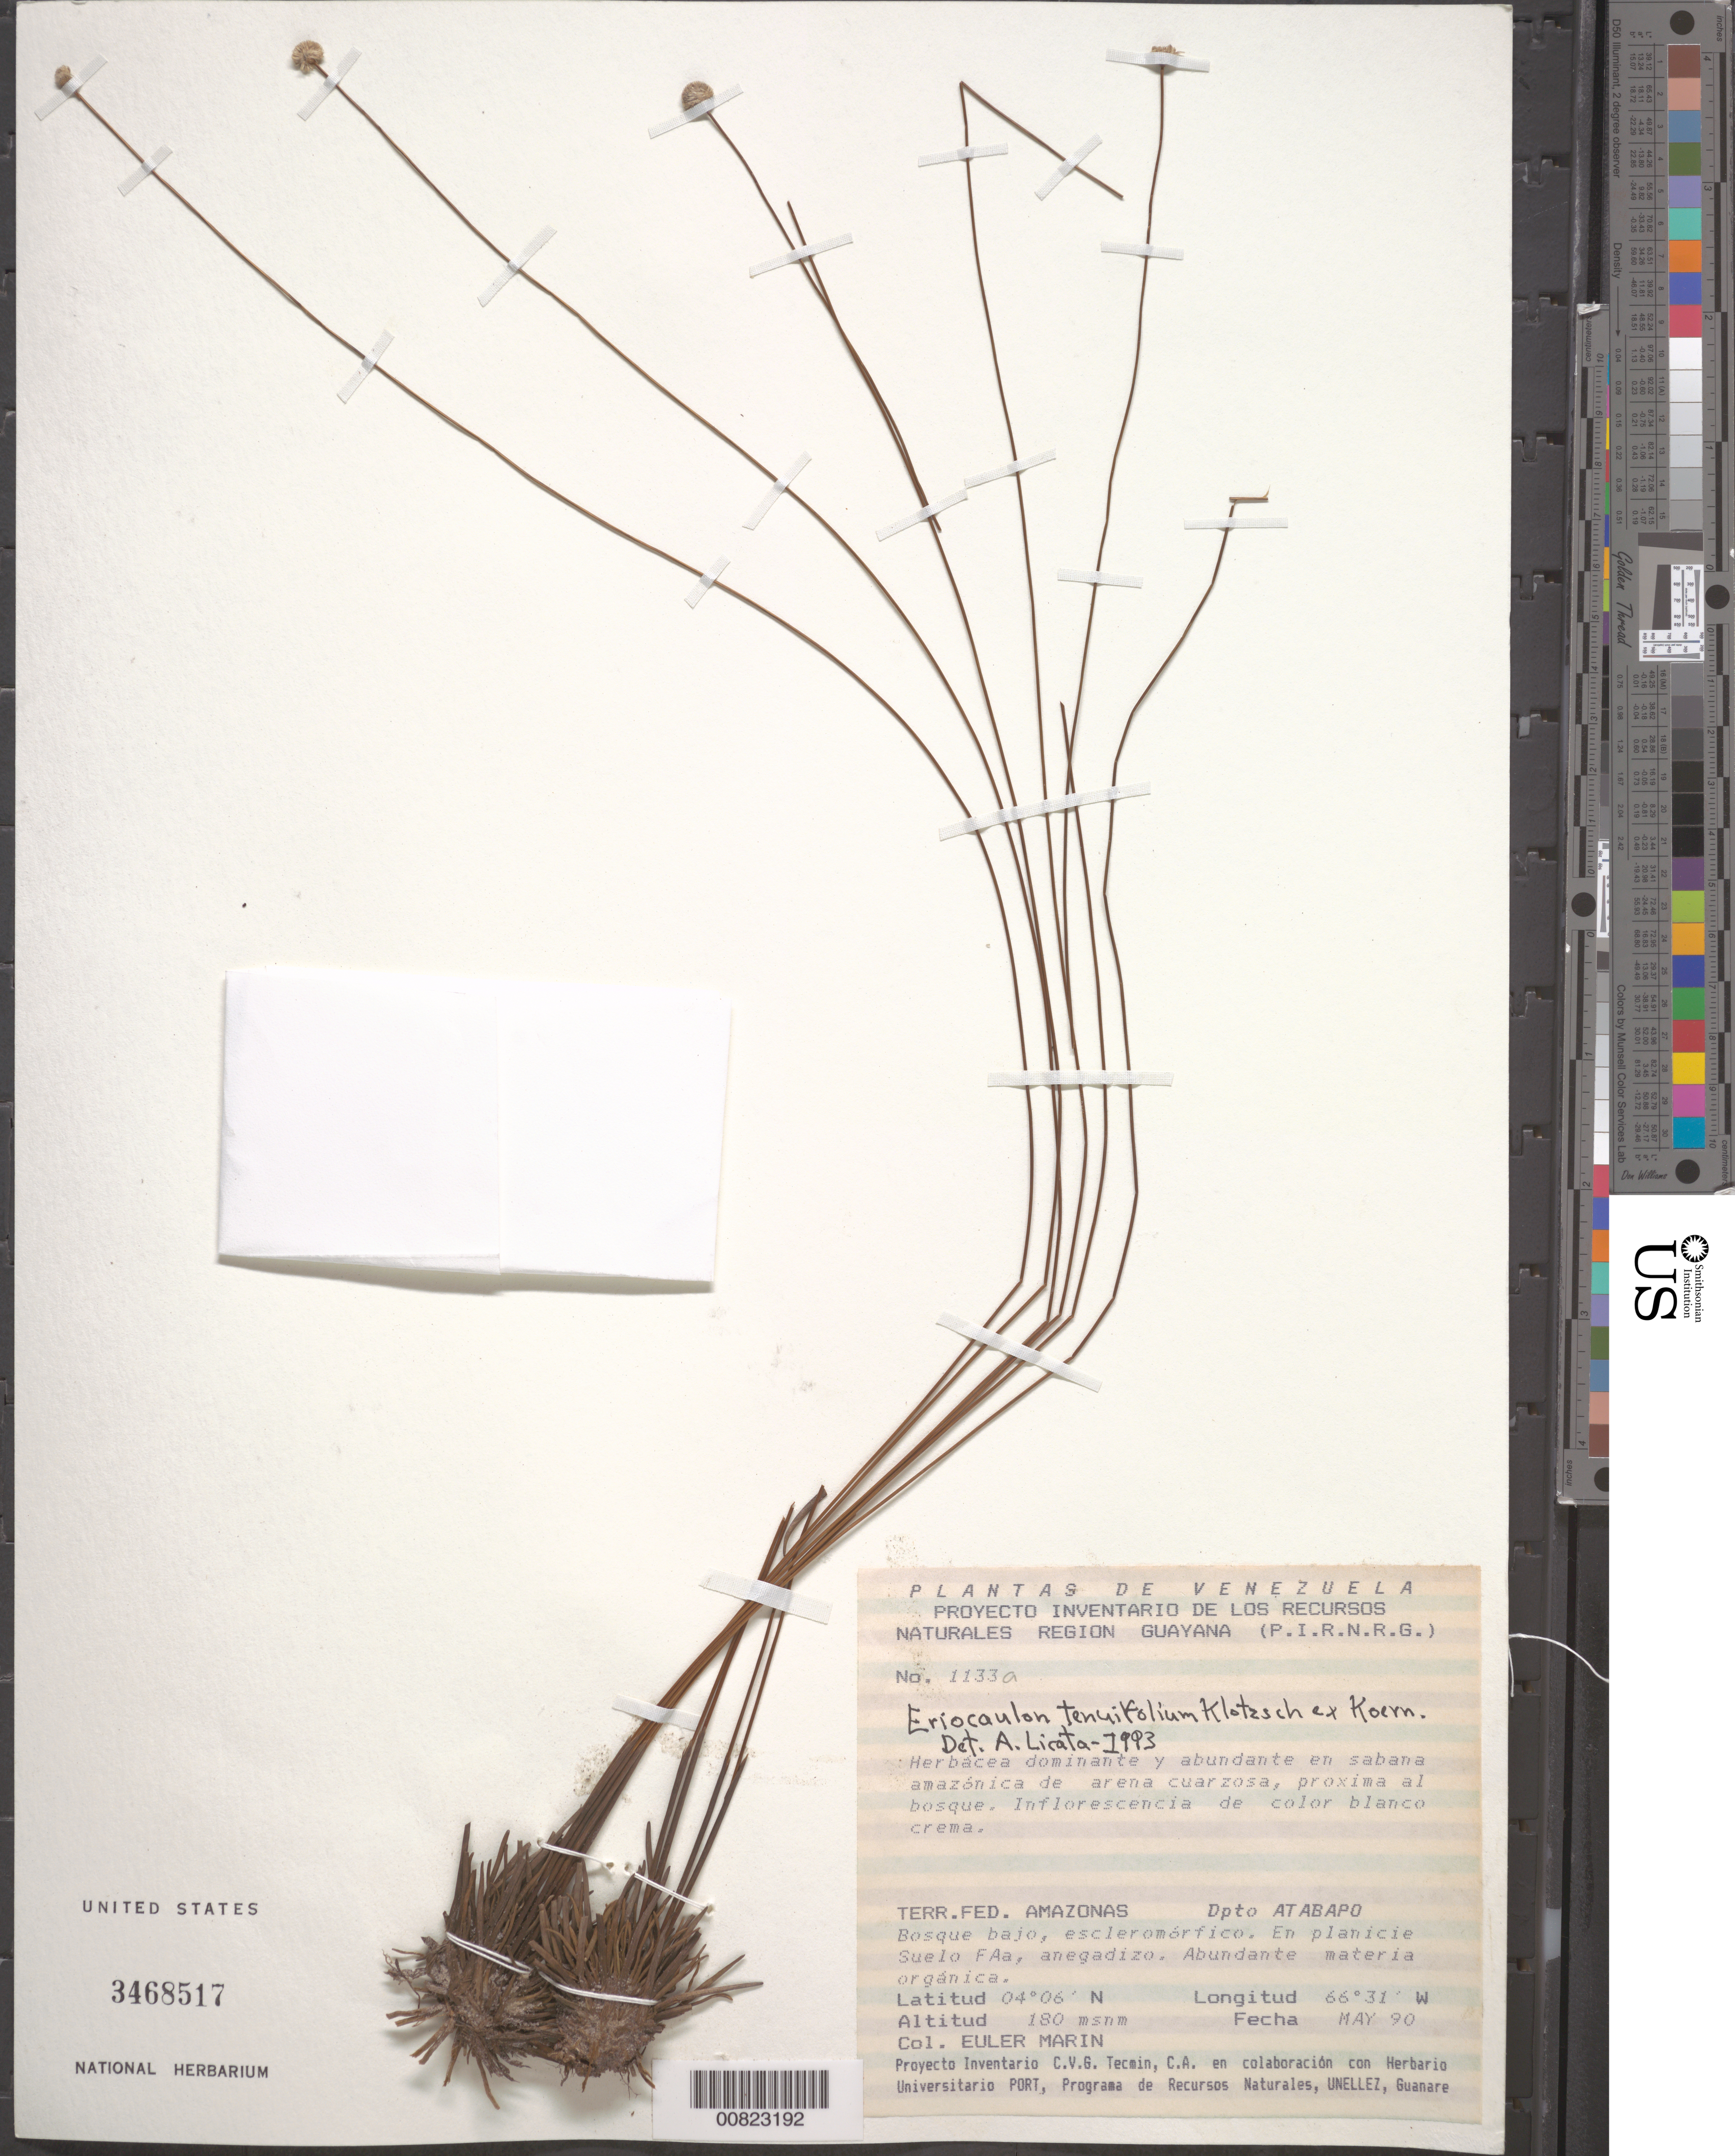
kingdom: Plantae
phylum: Tracheophyta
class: Liliopsida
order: Poales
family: Eriocaulaceae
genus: Eriocaulon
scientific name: Eriocaulon tenuifolium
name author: Klotzsch ex Körn.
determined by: Licata, A., (PORT), Univ. Nac. Exp. de los Llanos Ezequiel Zamora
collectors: E. Marin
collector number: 1133 a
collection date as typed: May-90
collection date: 1990-05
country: Venezuela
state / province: Amazonas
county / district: Atabapo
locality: Planicie Suelo Faa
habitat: Bosque bajo, escleromorfica; planicie suelo, anegadizo; en sabana amazonica de arena cuarzosa, proxima al bosque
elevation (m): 180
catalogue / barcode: US 3468517